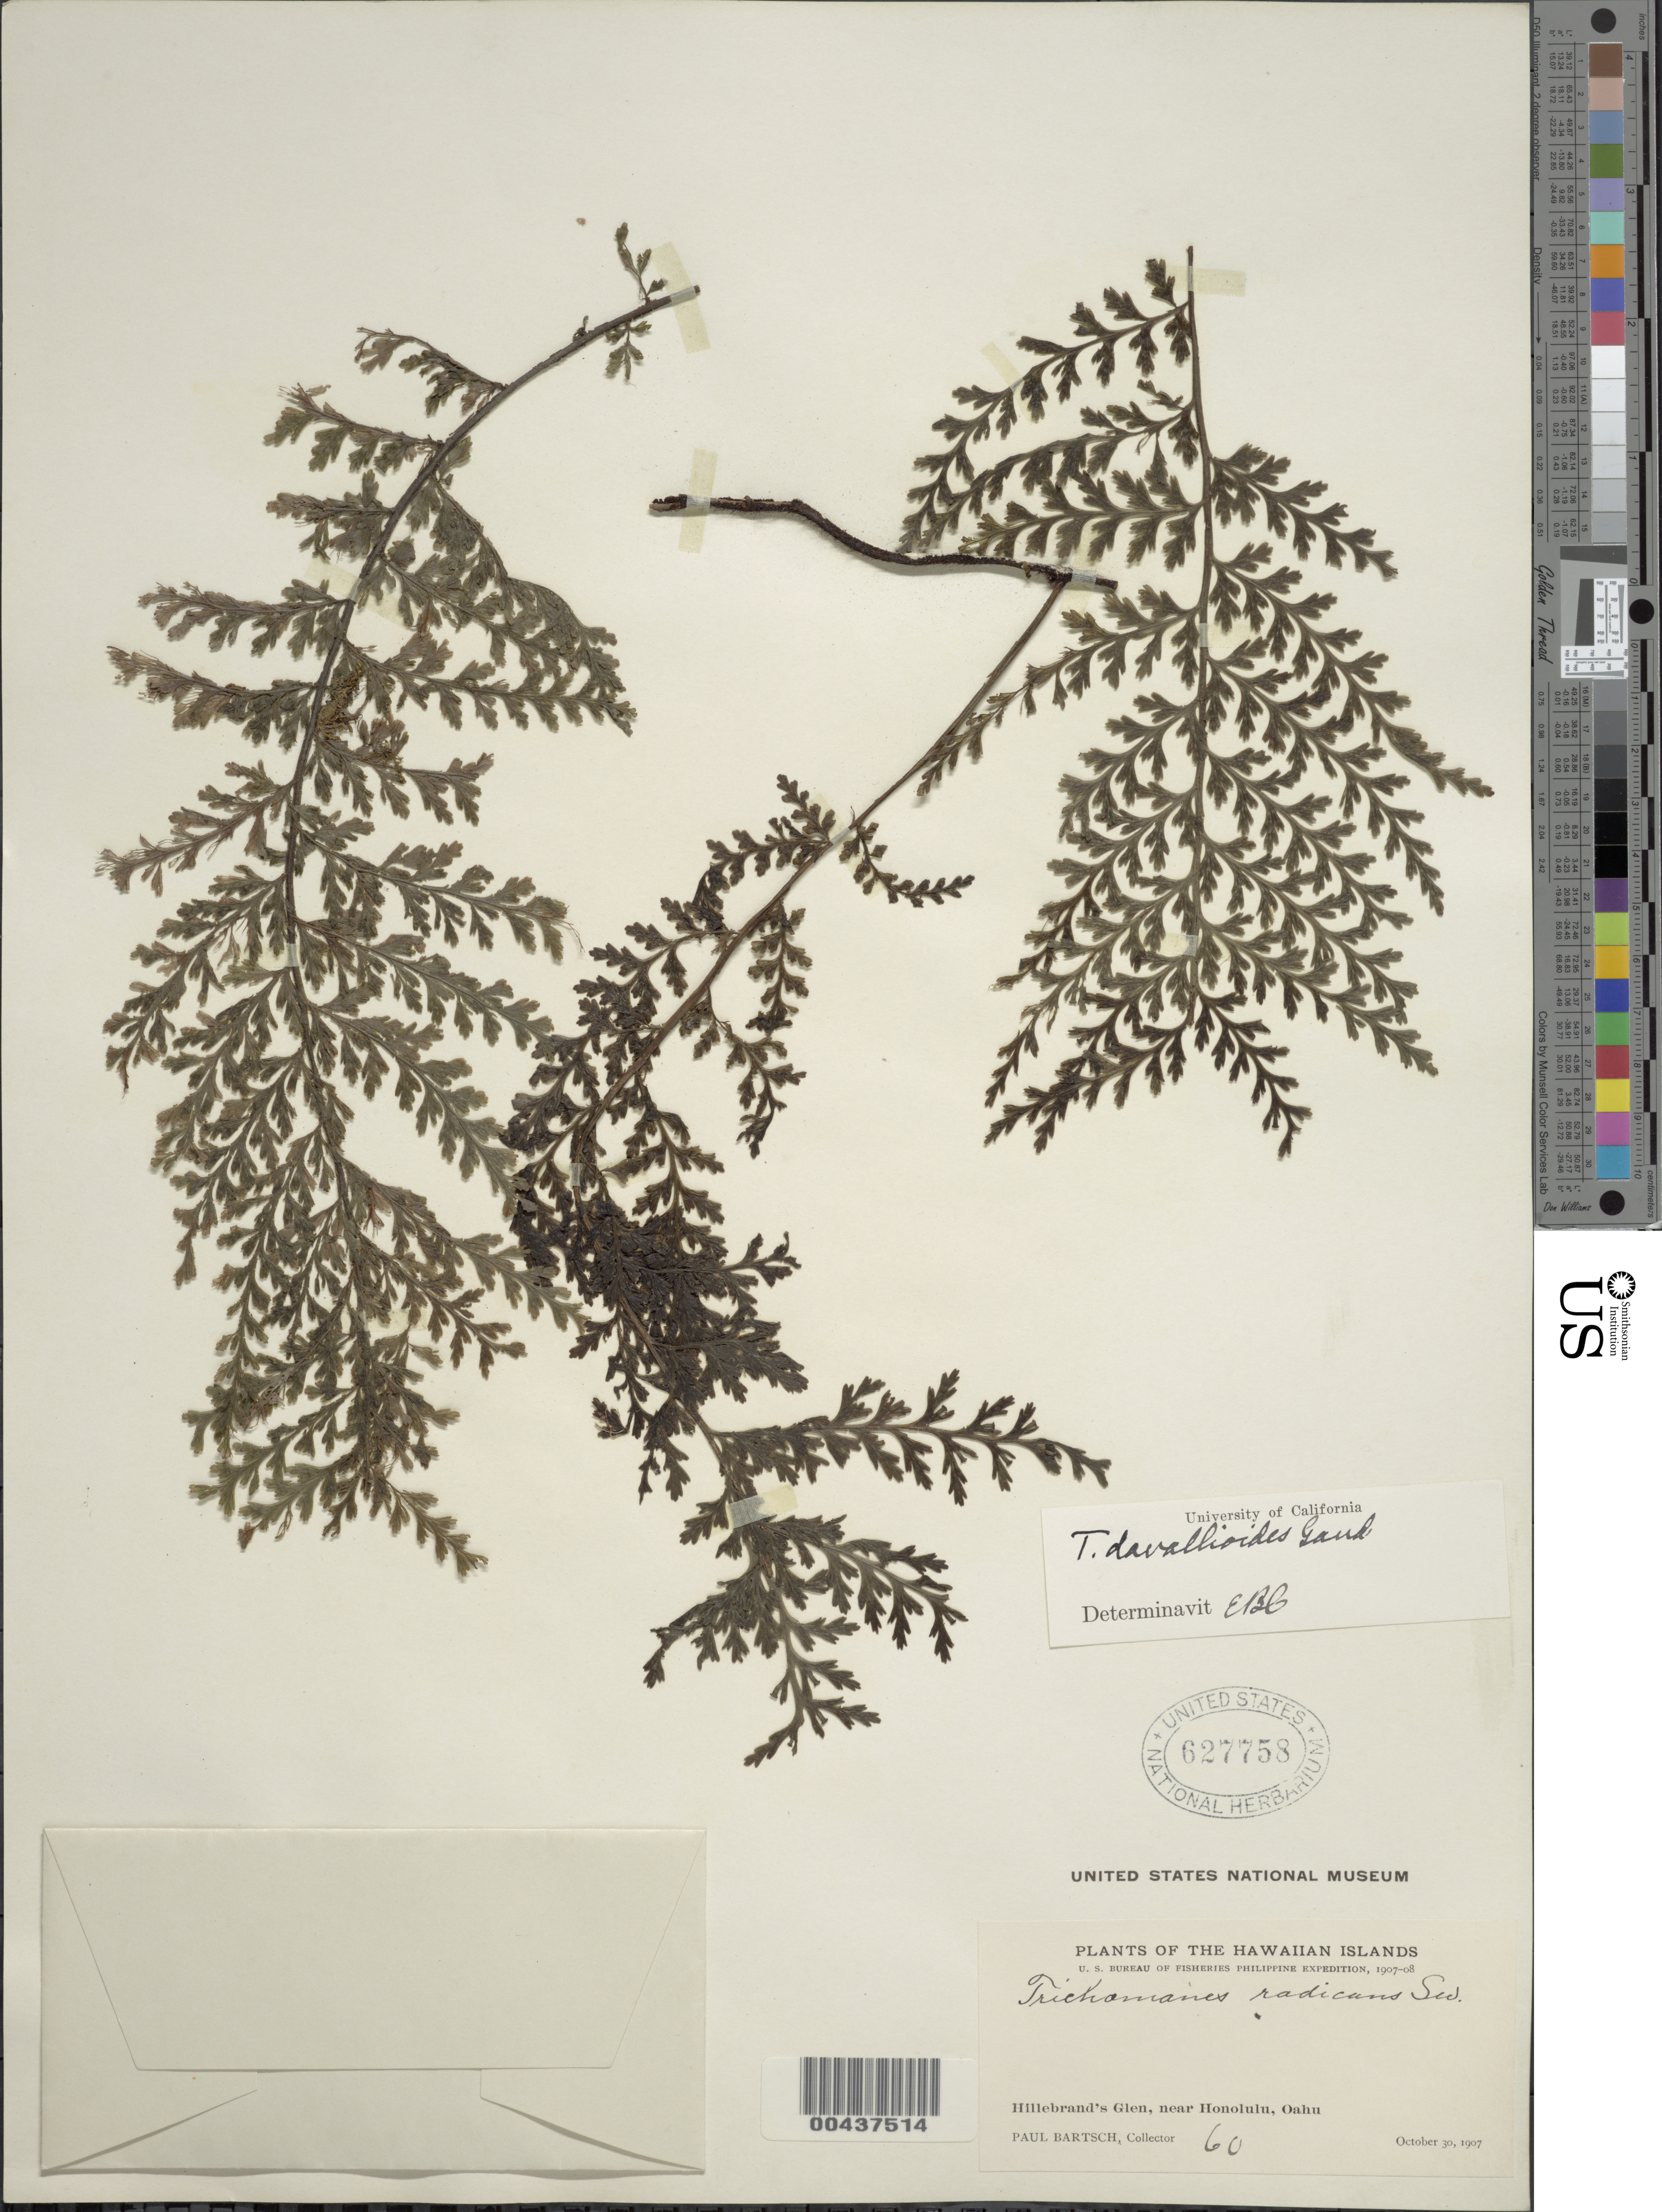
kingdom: Plantae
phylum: Tracheophyta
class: Polypodiopsida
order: Hymenophyllales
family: Hymenophyllaceae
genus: Vandenboschia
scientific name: Vandenboschia davallioides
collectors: P. Bartsch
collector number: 60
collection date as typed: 30 Oct 1907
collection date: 1907-10-30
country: United States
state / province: Hawaii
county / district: Honolulu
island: Oahu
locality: Hillebrand's Glen, near Honolulu, Oahu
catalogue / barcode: US 627758